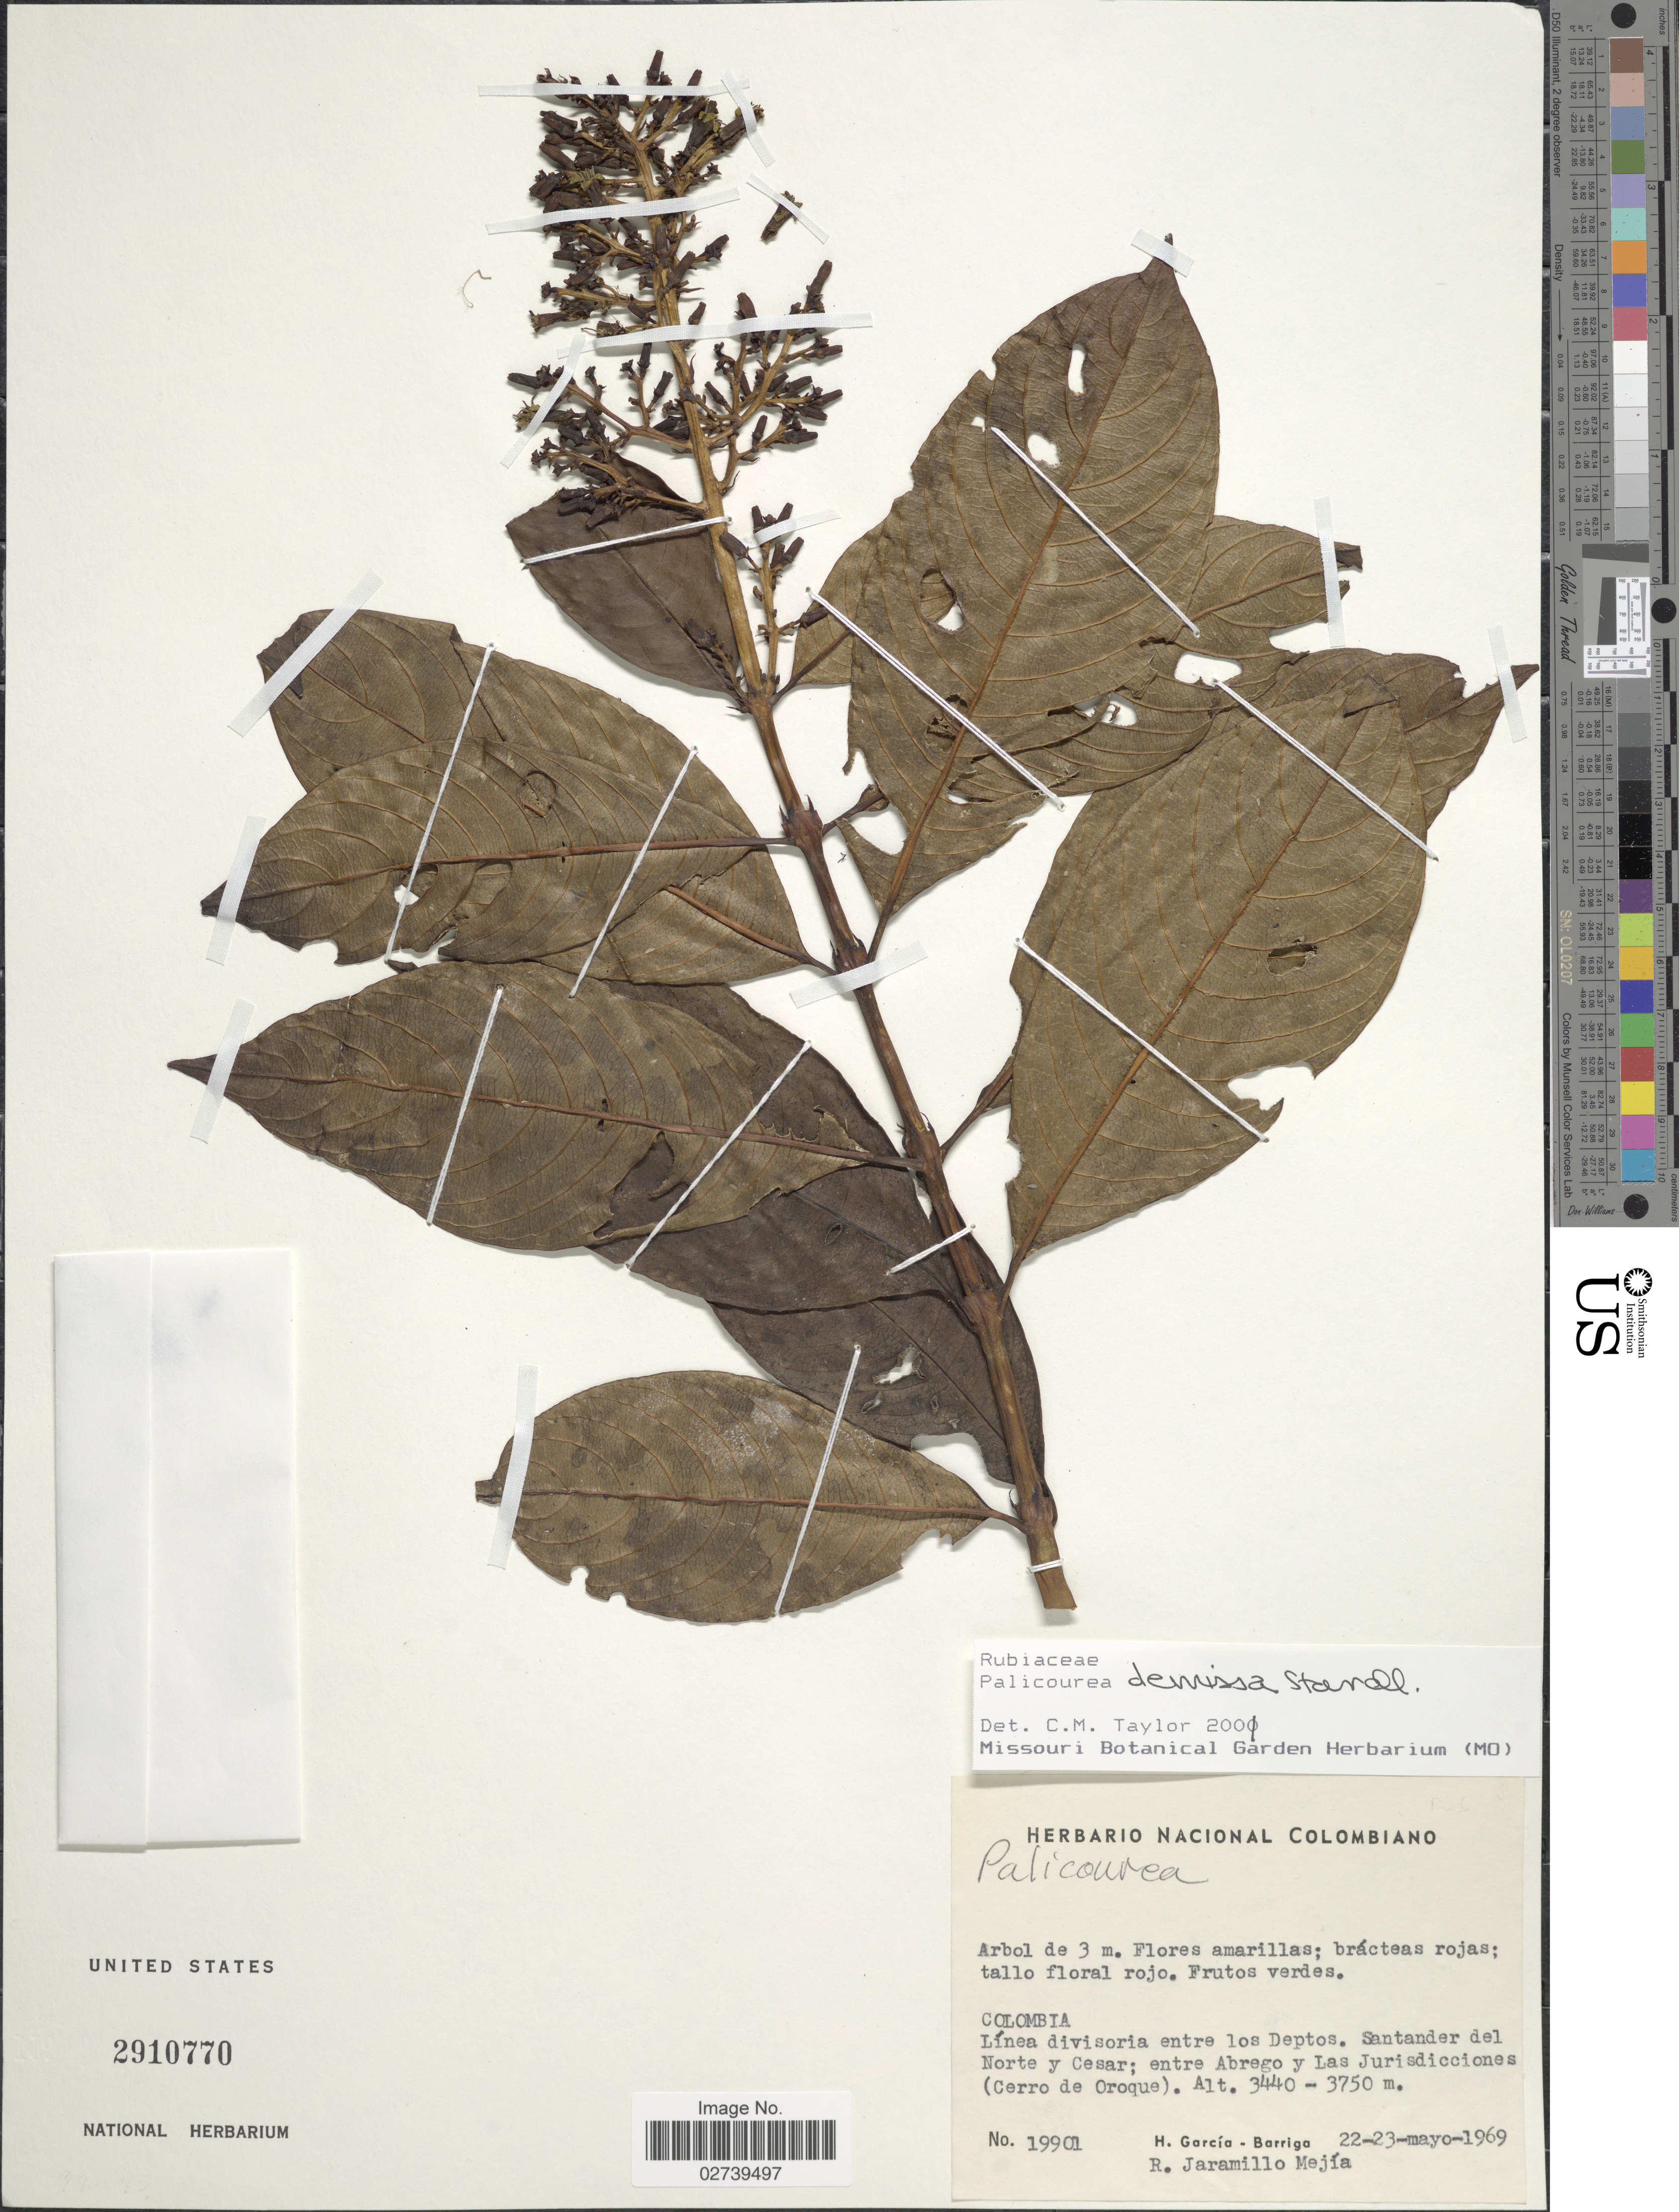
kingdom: Plantae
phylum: Tracheophyta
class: Magnoliopsida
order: Gentianales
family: Rubiaceae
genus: Palicourea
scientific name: Palicourea demissa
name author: Standl.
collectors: H. García Barriga & R. Jaramillo M.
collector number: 19901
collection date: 1969-05-22/1969-05-23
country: Colombia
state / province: Norte de Santander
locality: Linea divisoria entre los Deptos, entre Abrego y Las Jurisdicciones (Cerro de Oroque).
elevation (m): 3440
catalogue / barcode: US 2910770